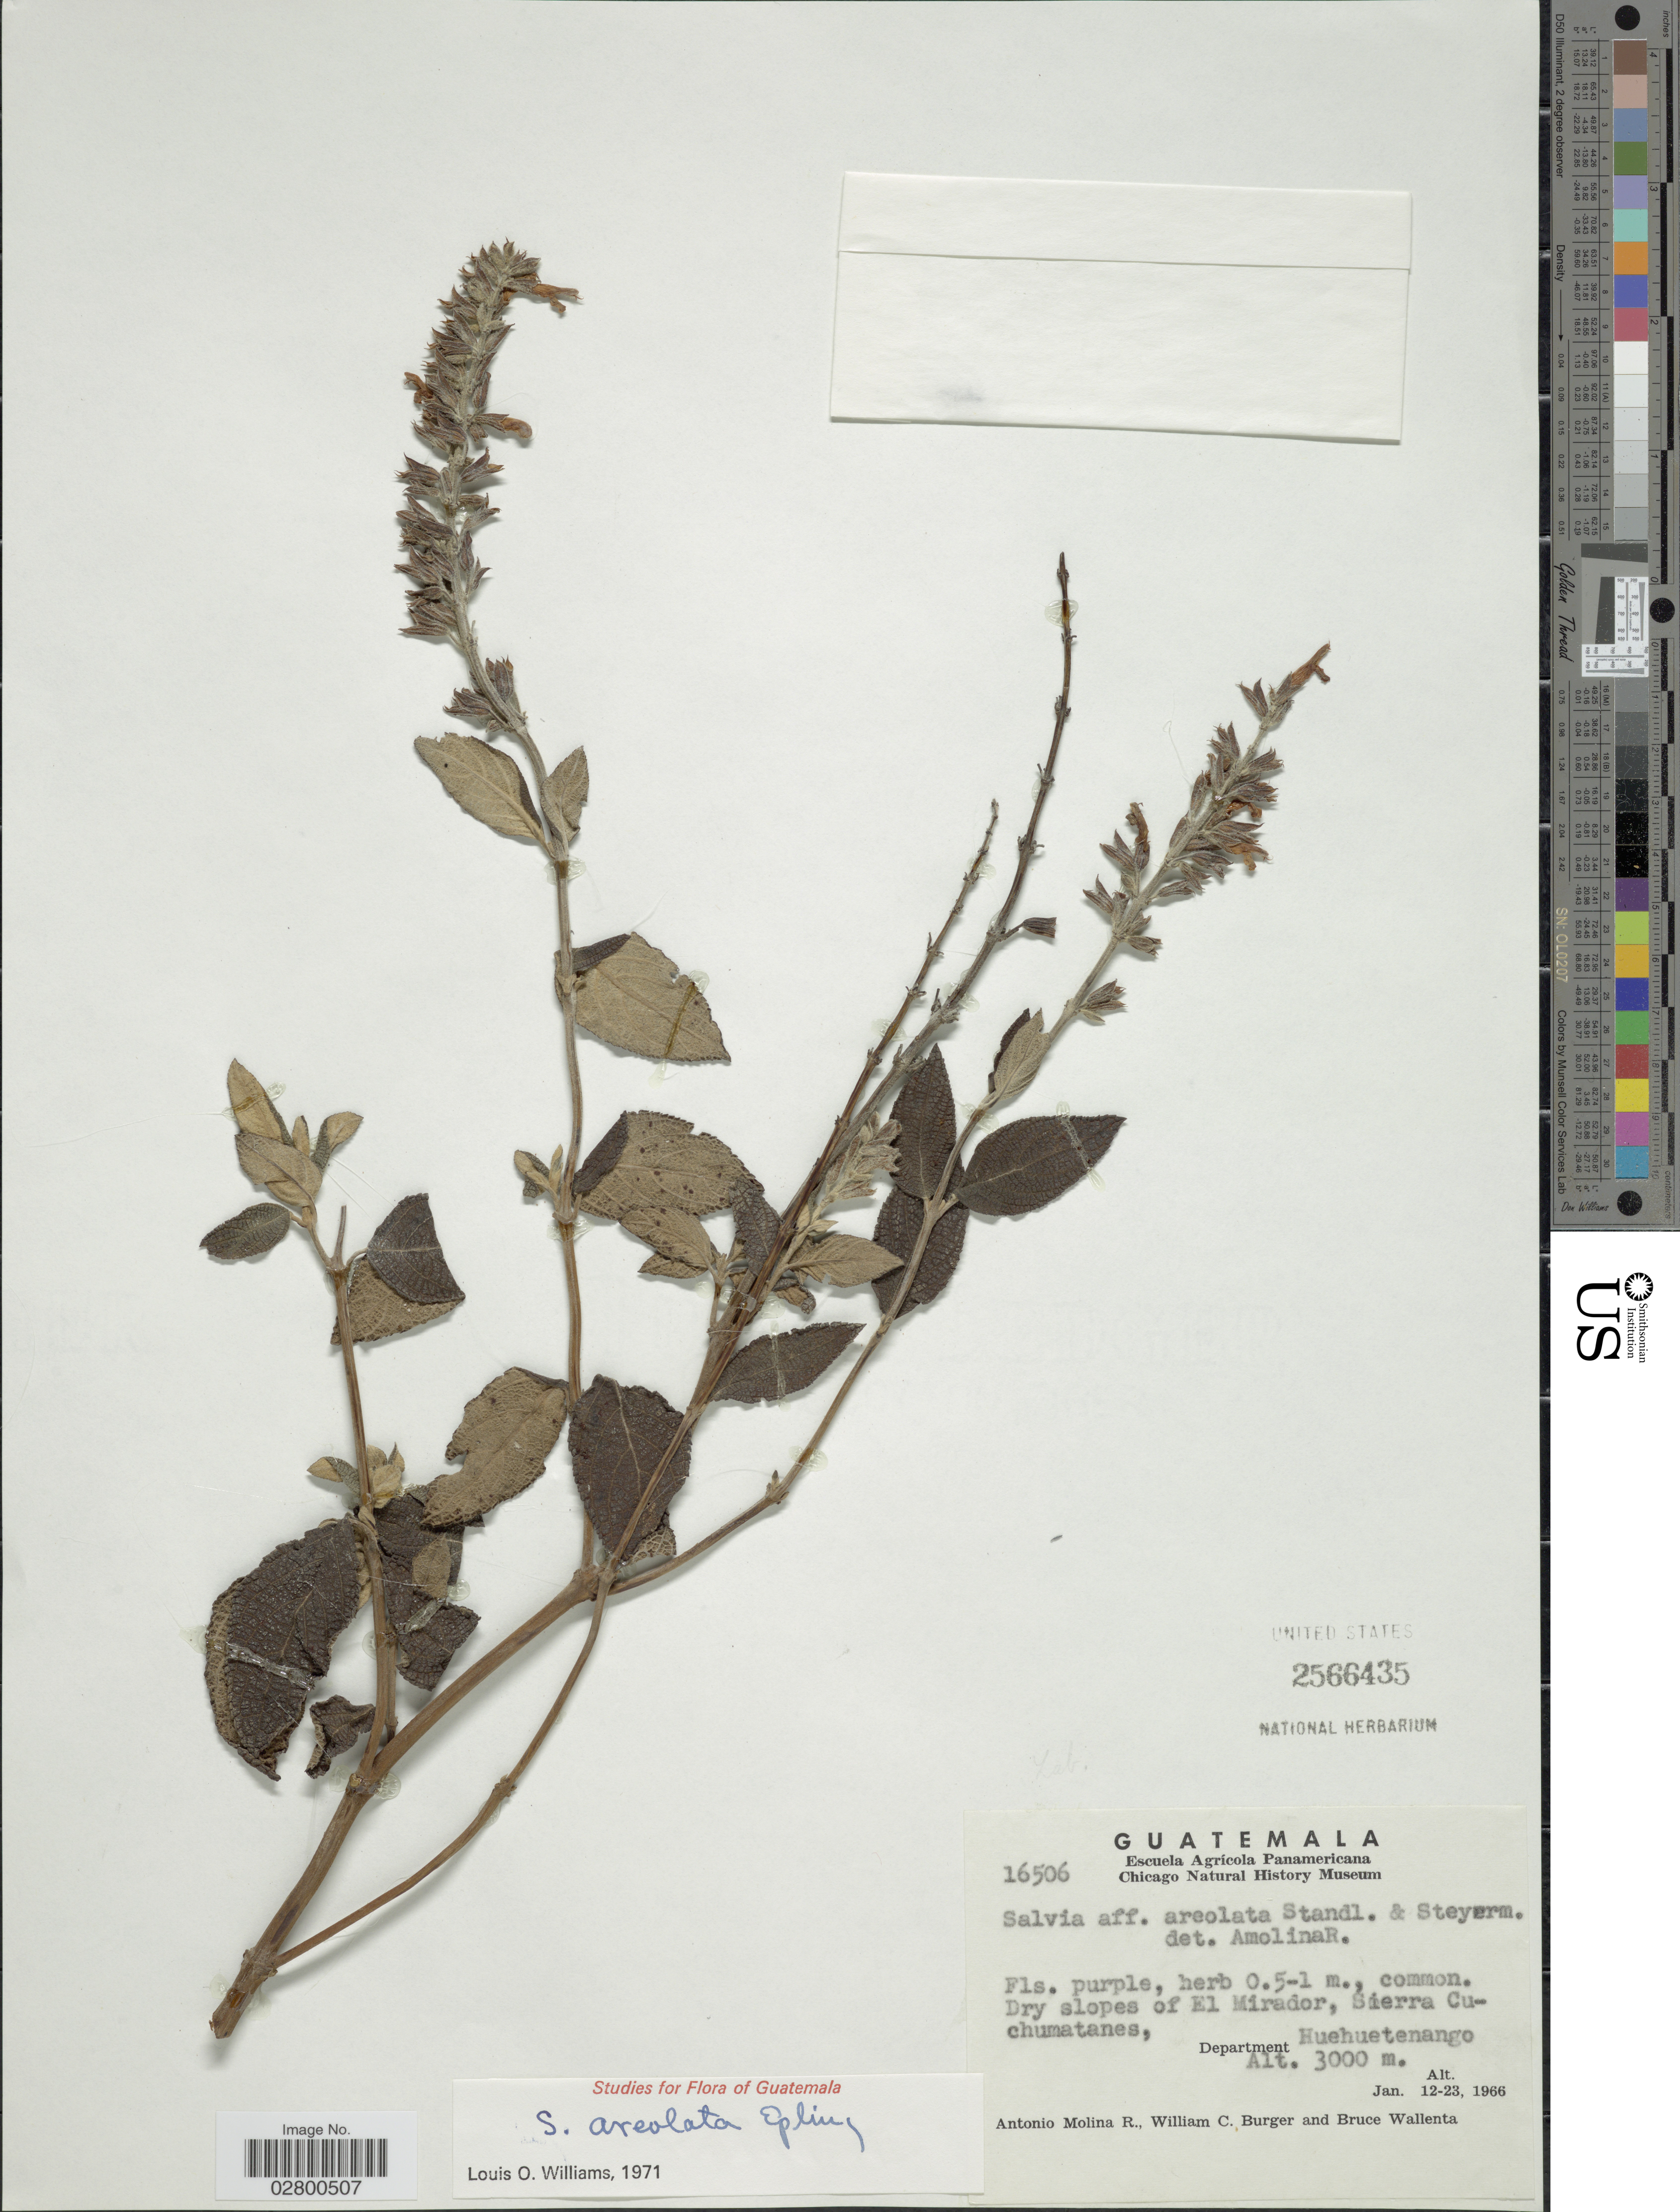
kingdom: Plantae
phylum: Tracheophyta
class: Magnoliopsida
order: Lamiales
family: Lamiaceae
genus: Salvia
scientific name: Salvia areolata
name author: Epling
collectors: A. Molina R., W. Burger & B. Wallenta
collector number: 16506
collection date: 1966-01-12/1966-01-23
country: Guatemala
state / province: Huehuetenango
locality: Dry slopes of El Mirador, Sierra Cuchumatanes, Department Huehuetenango.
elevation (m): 3000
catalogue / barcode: US 2566435